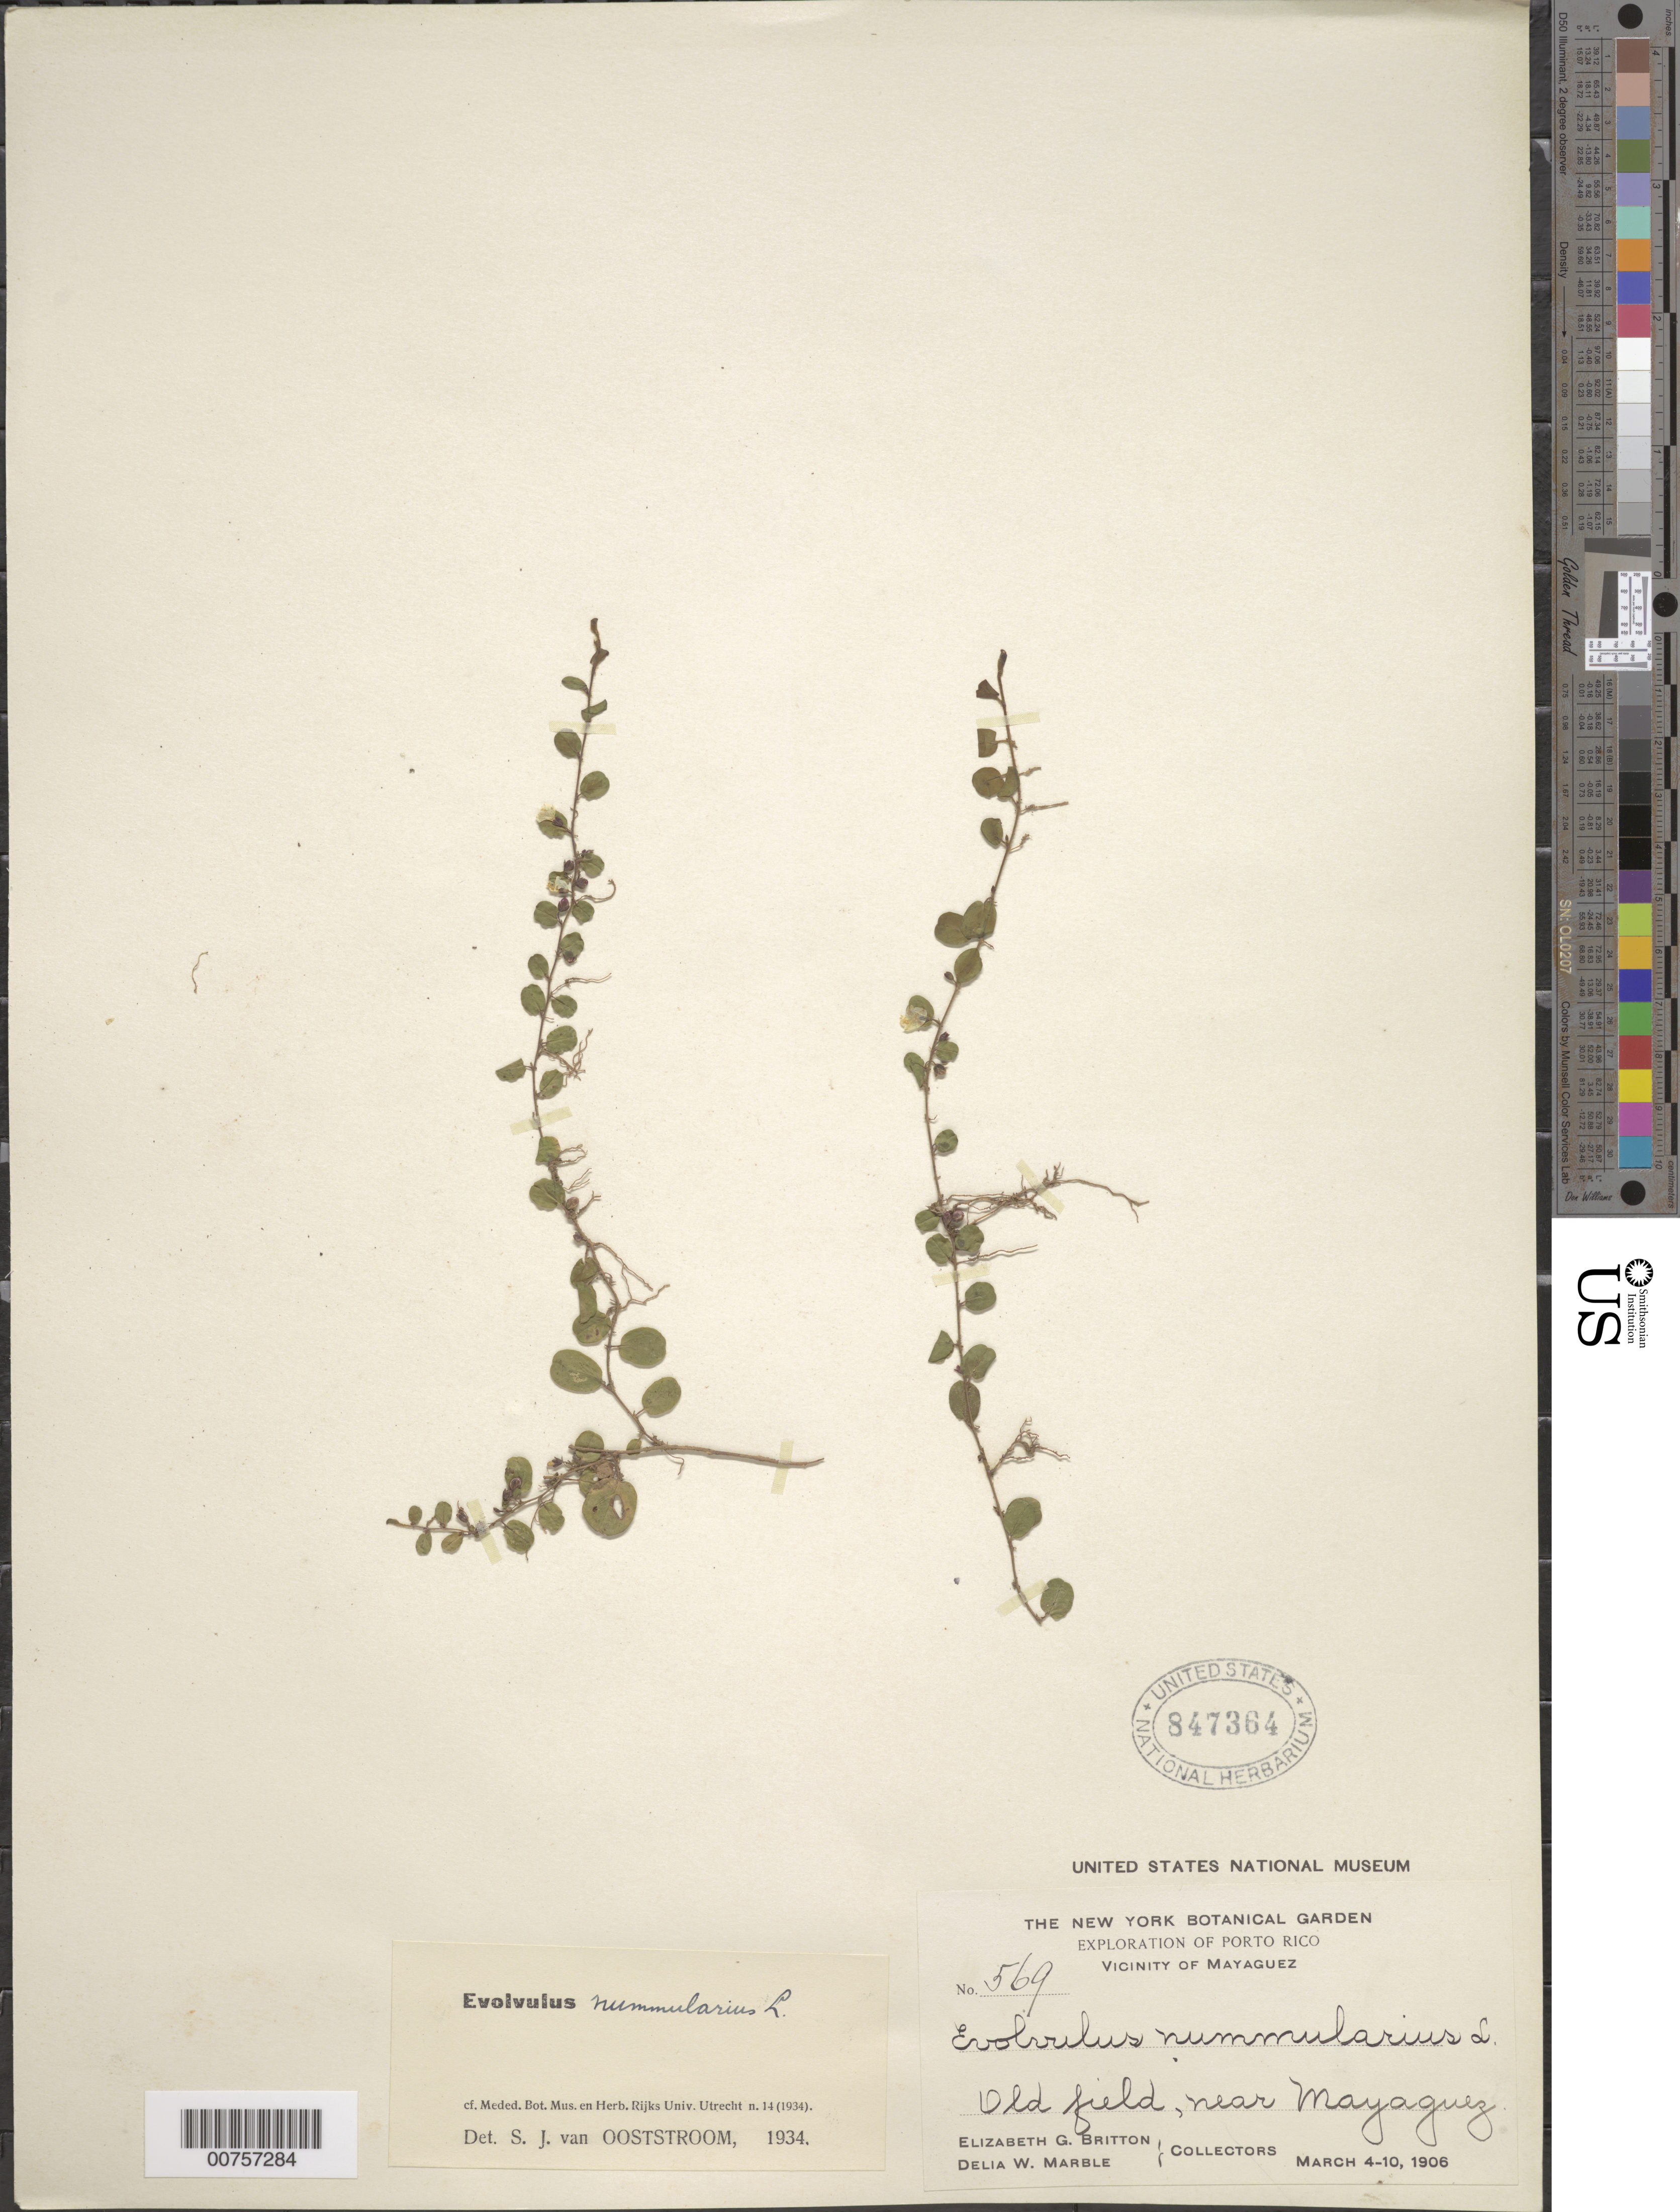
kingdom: Plantae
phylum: Tracheophyta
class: Magnoliopsida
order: Solanales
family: Convolvulaceae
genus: Evolvulus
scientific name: Evolvulus nummularius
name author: (L.) L.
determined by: Ooststroom, S. J. van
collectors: E. G. Britton & D. W. Marble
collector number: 569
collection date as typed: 04 Mar 1906 to 10 Mar 1906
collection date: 1906-03-04/1906-03-10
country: Puerto Rico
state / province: Mayagüez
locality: Near Mayaguez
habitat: Old field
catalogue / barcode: US 847364